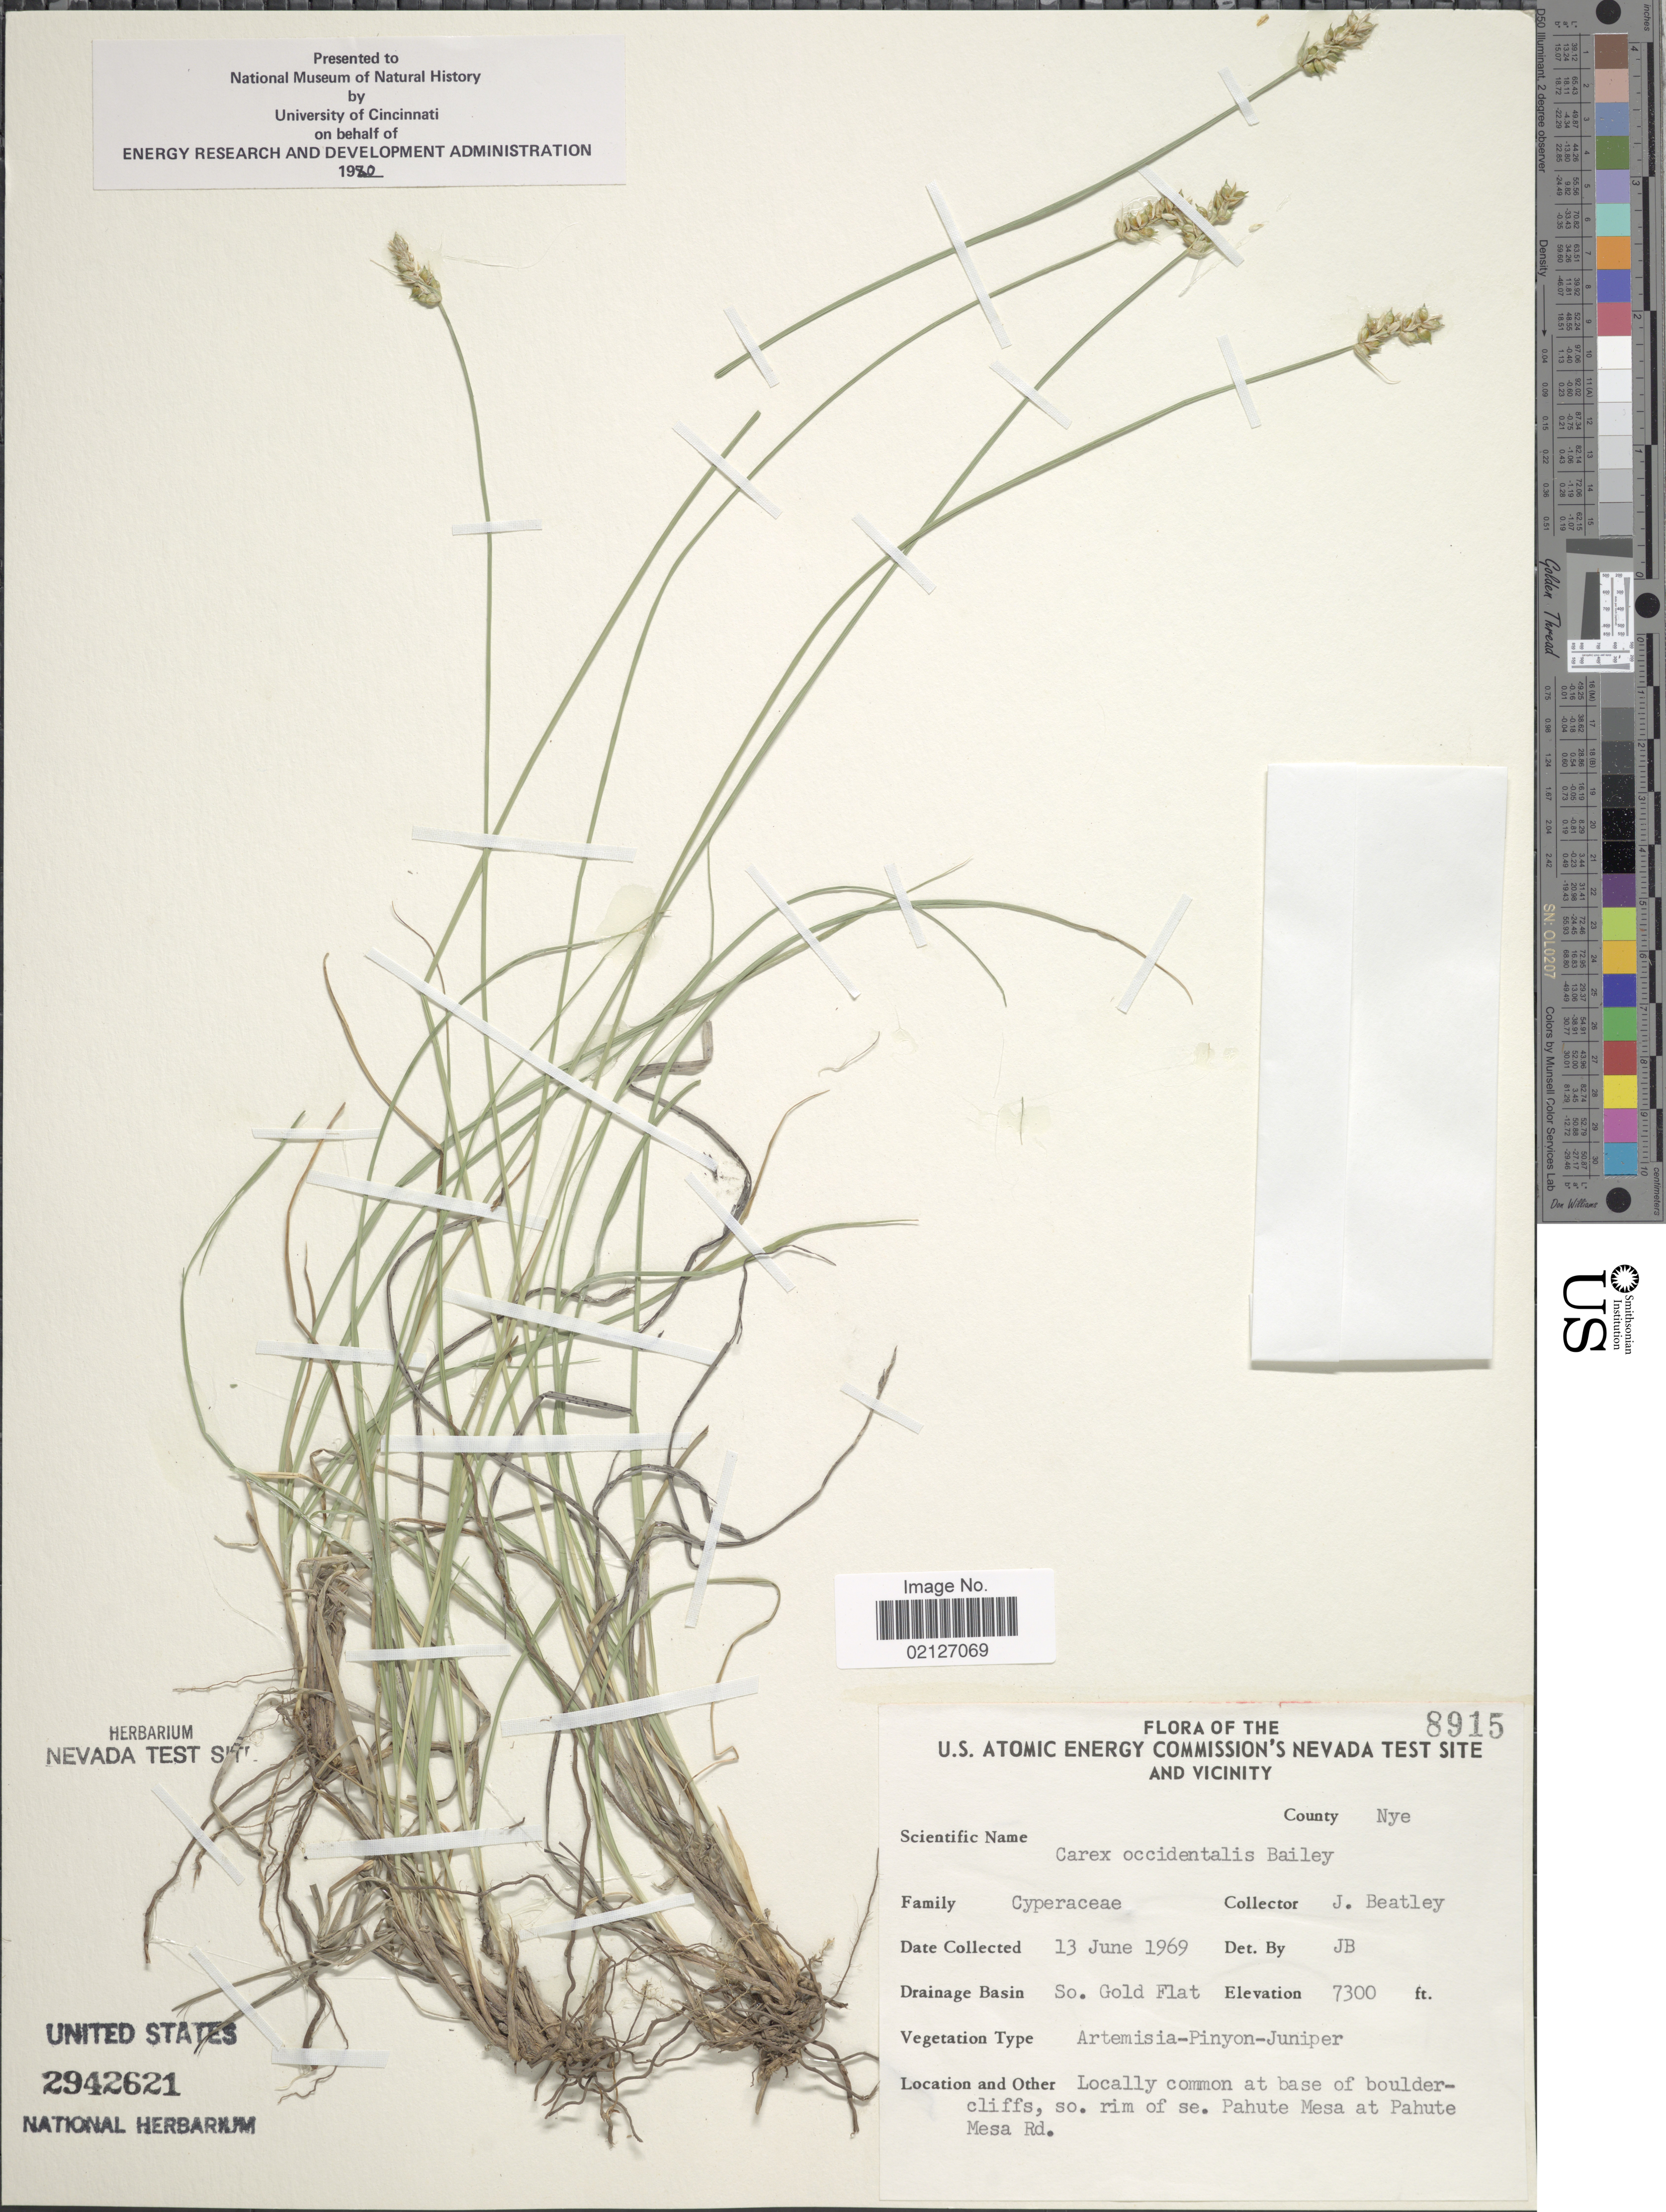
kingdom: Plantae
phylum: Tracheophyta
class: Liliopsida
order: Poales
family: Cyperaceae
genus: Carex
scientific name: Carex occidentalis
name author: L.H. Bailey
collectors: J. C. Beatley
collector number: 8915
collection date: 1969-06-13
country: United States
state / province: Nevada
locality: Nevada Test Site and Vicinity, County Nye, So. Gold Flat, at base of boulder-cliffs, so. rim of se. Pahute Mesa at Pahute Mesa Rd.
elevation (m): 2225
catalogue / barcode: US 2942621